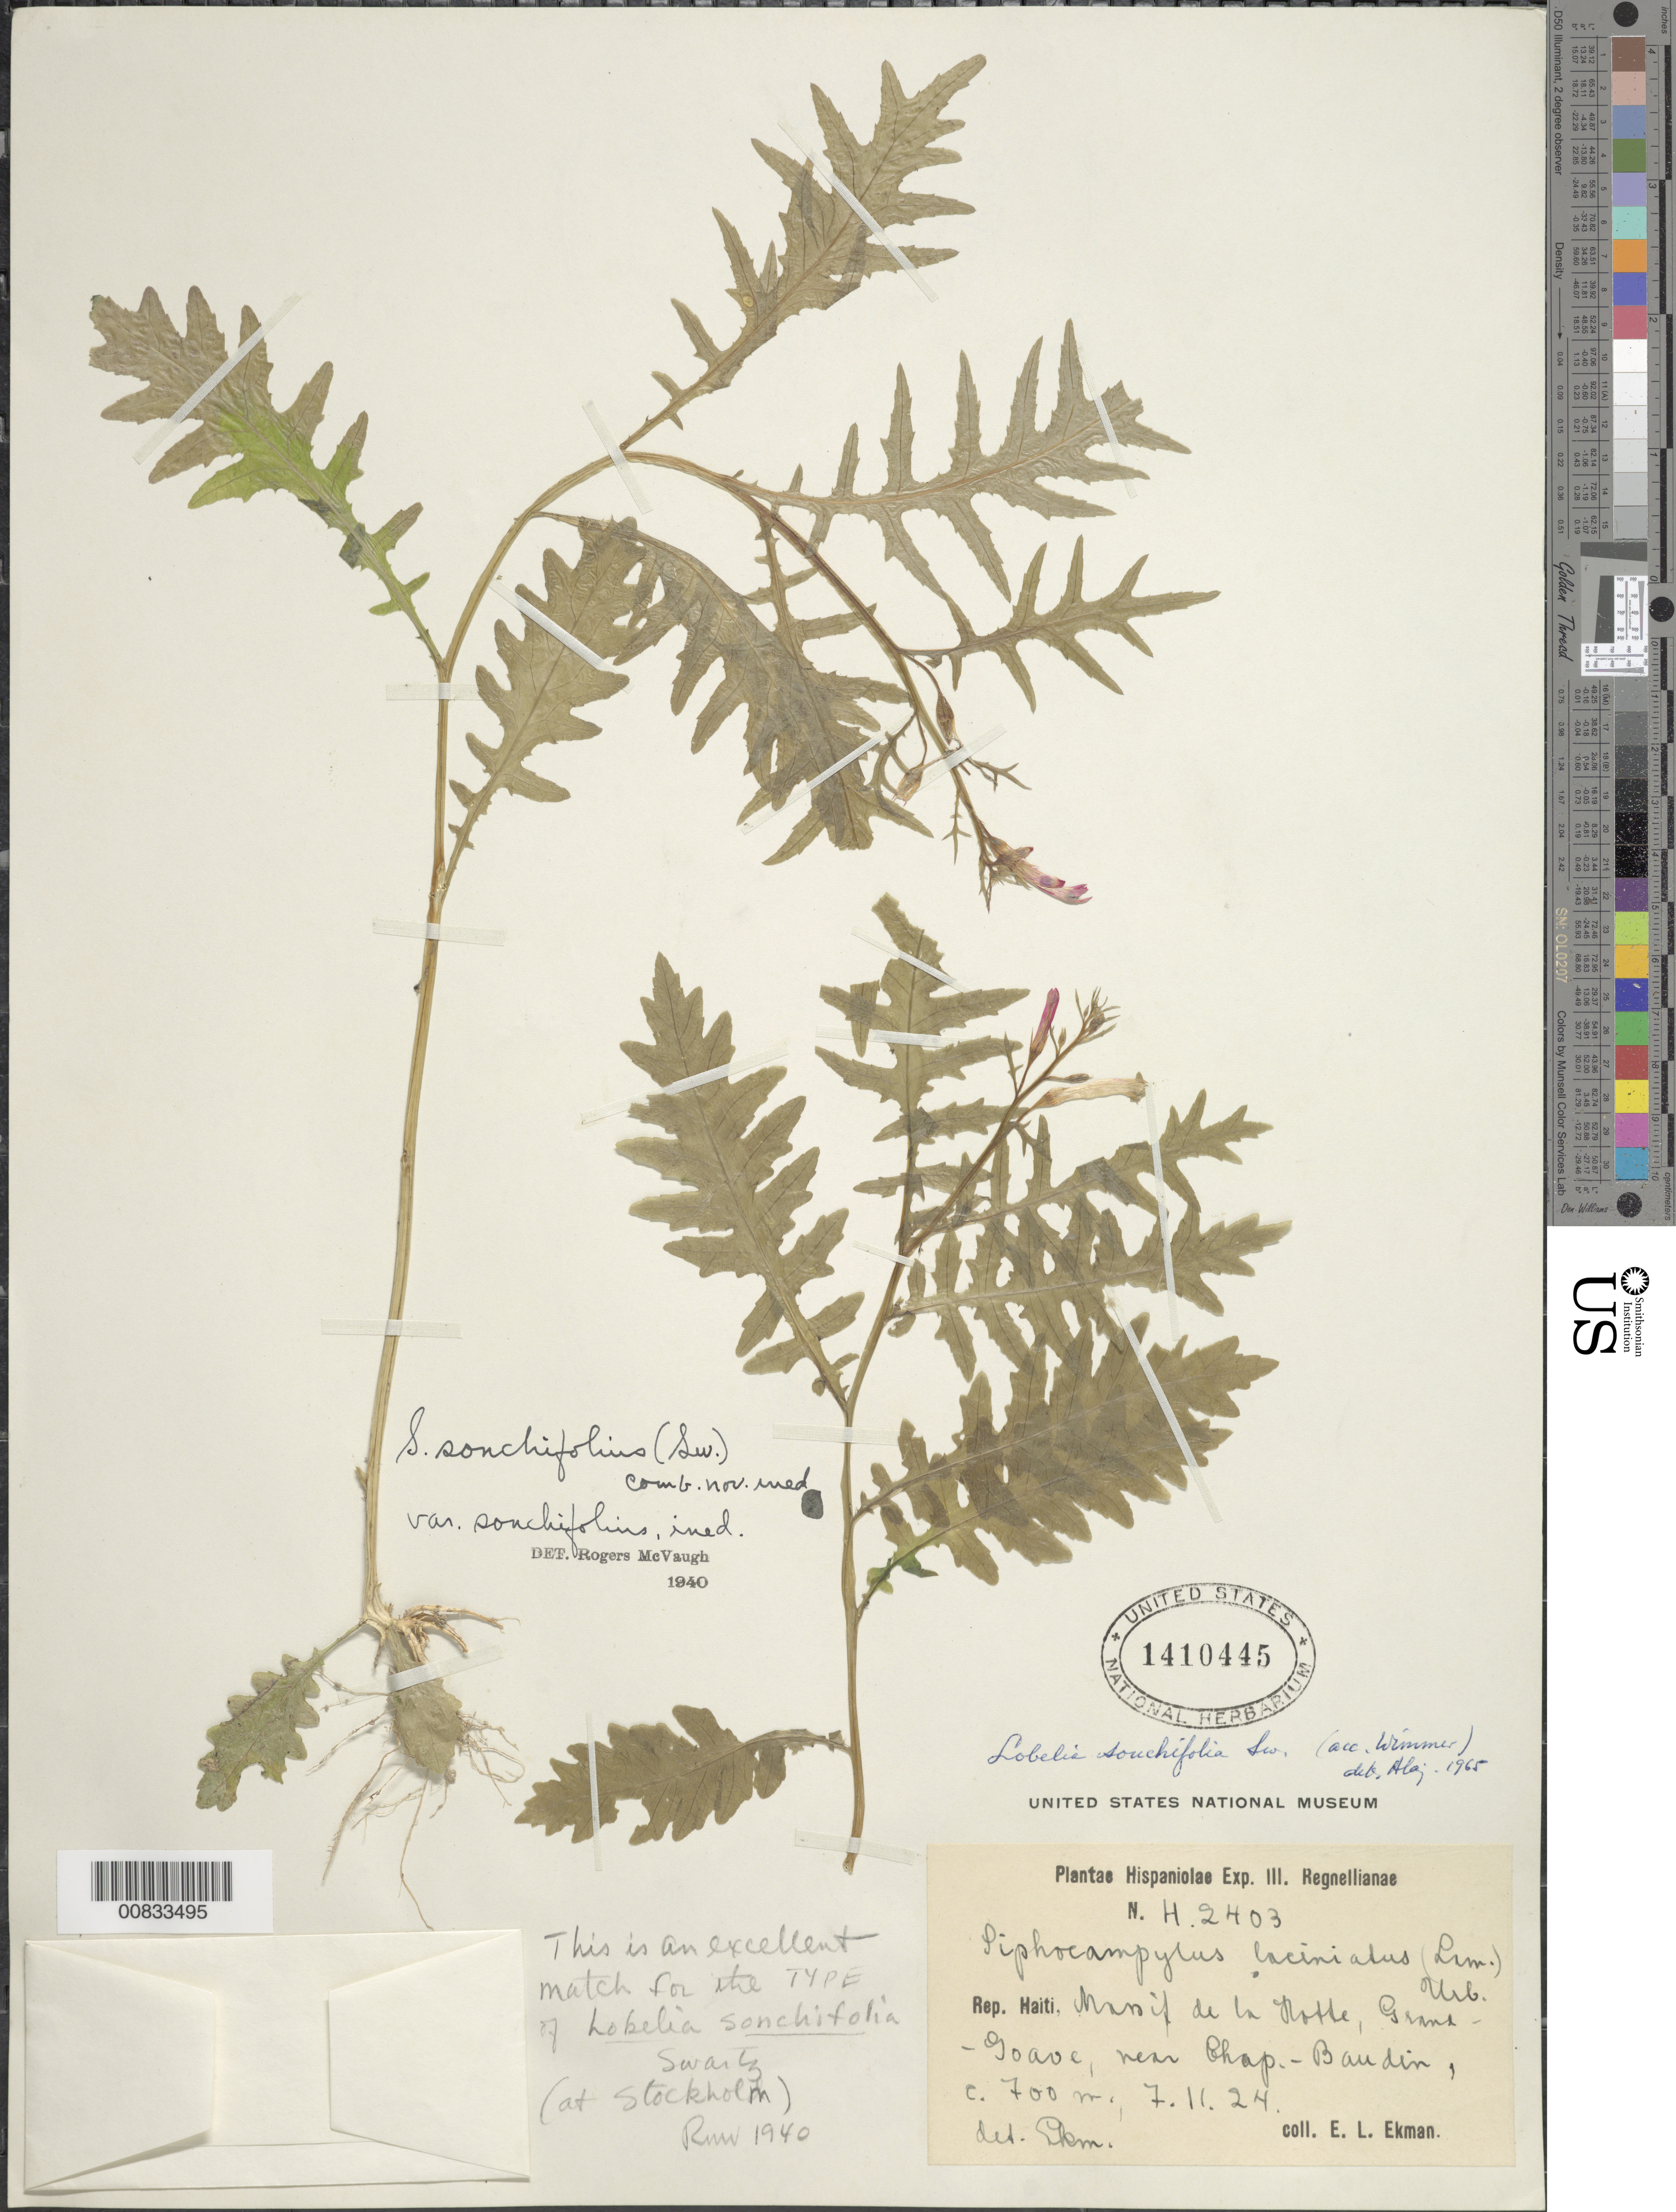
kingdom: Plantae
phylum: Tracheophyta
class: Magnoliopsida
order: Asterales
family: Campanulaceae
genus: Siphocampylus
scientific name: Siphocampylus sonchifolius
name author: (Sw.) McVaugh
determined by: Liogier, Alain H.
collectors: E. L. Ekman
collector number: H 2403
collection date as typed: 07 Nov 1924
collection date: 1924-11-07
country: Haiti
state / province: Ouest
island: Hispaniola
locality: Massif de la Hotte, Grand-Goave, near Ghap.-Baudin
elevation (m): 700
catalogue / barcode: US 1410445